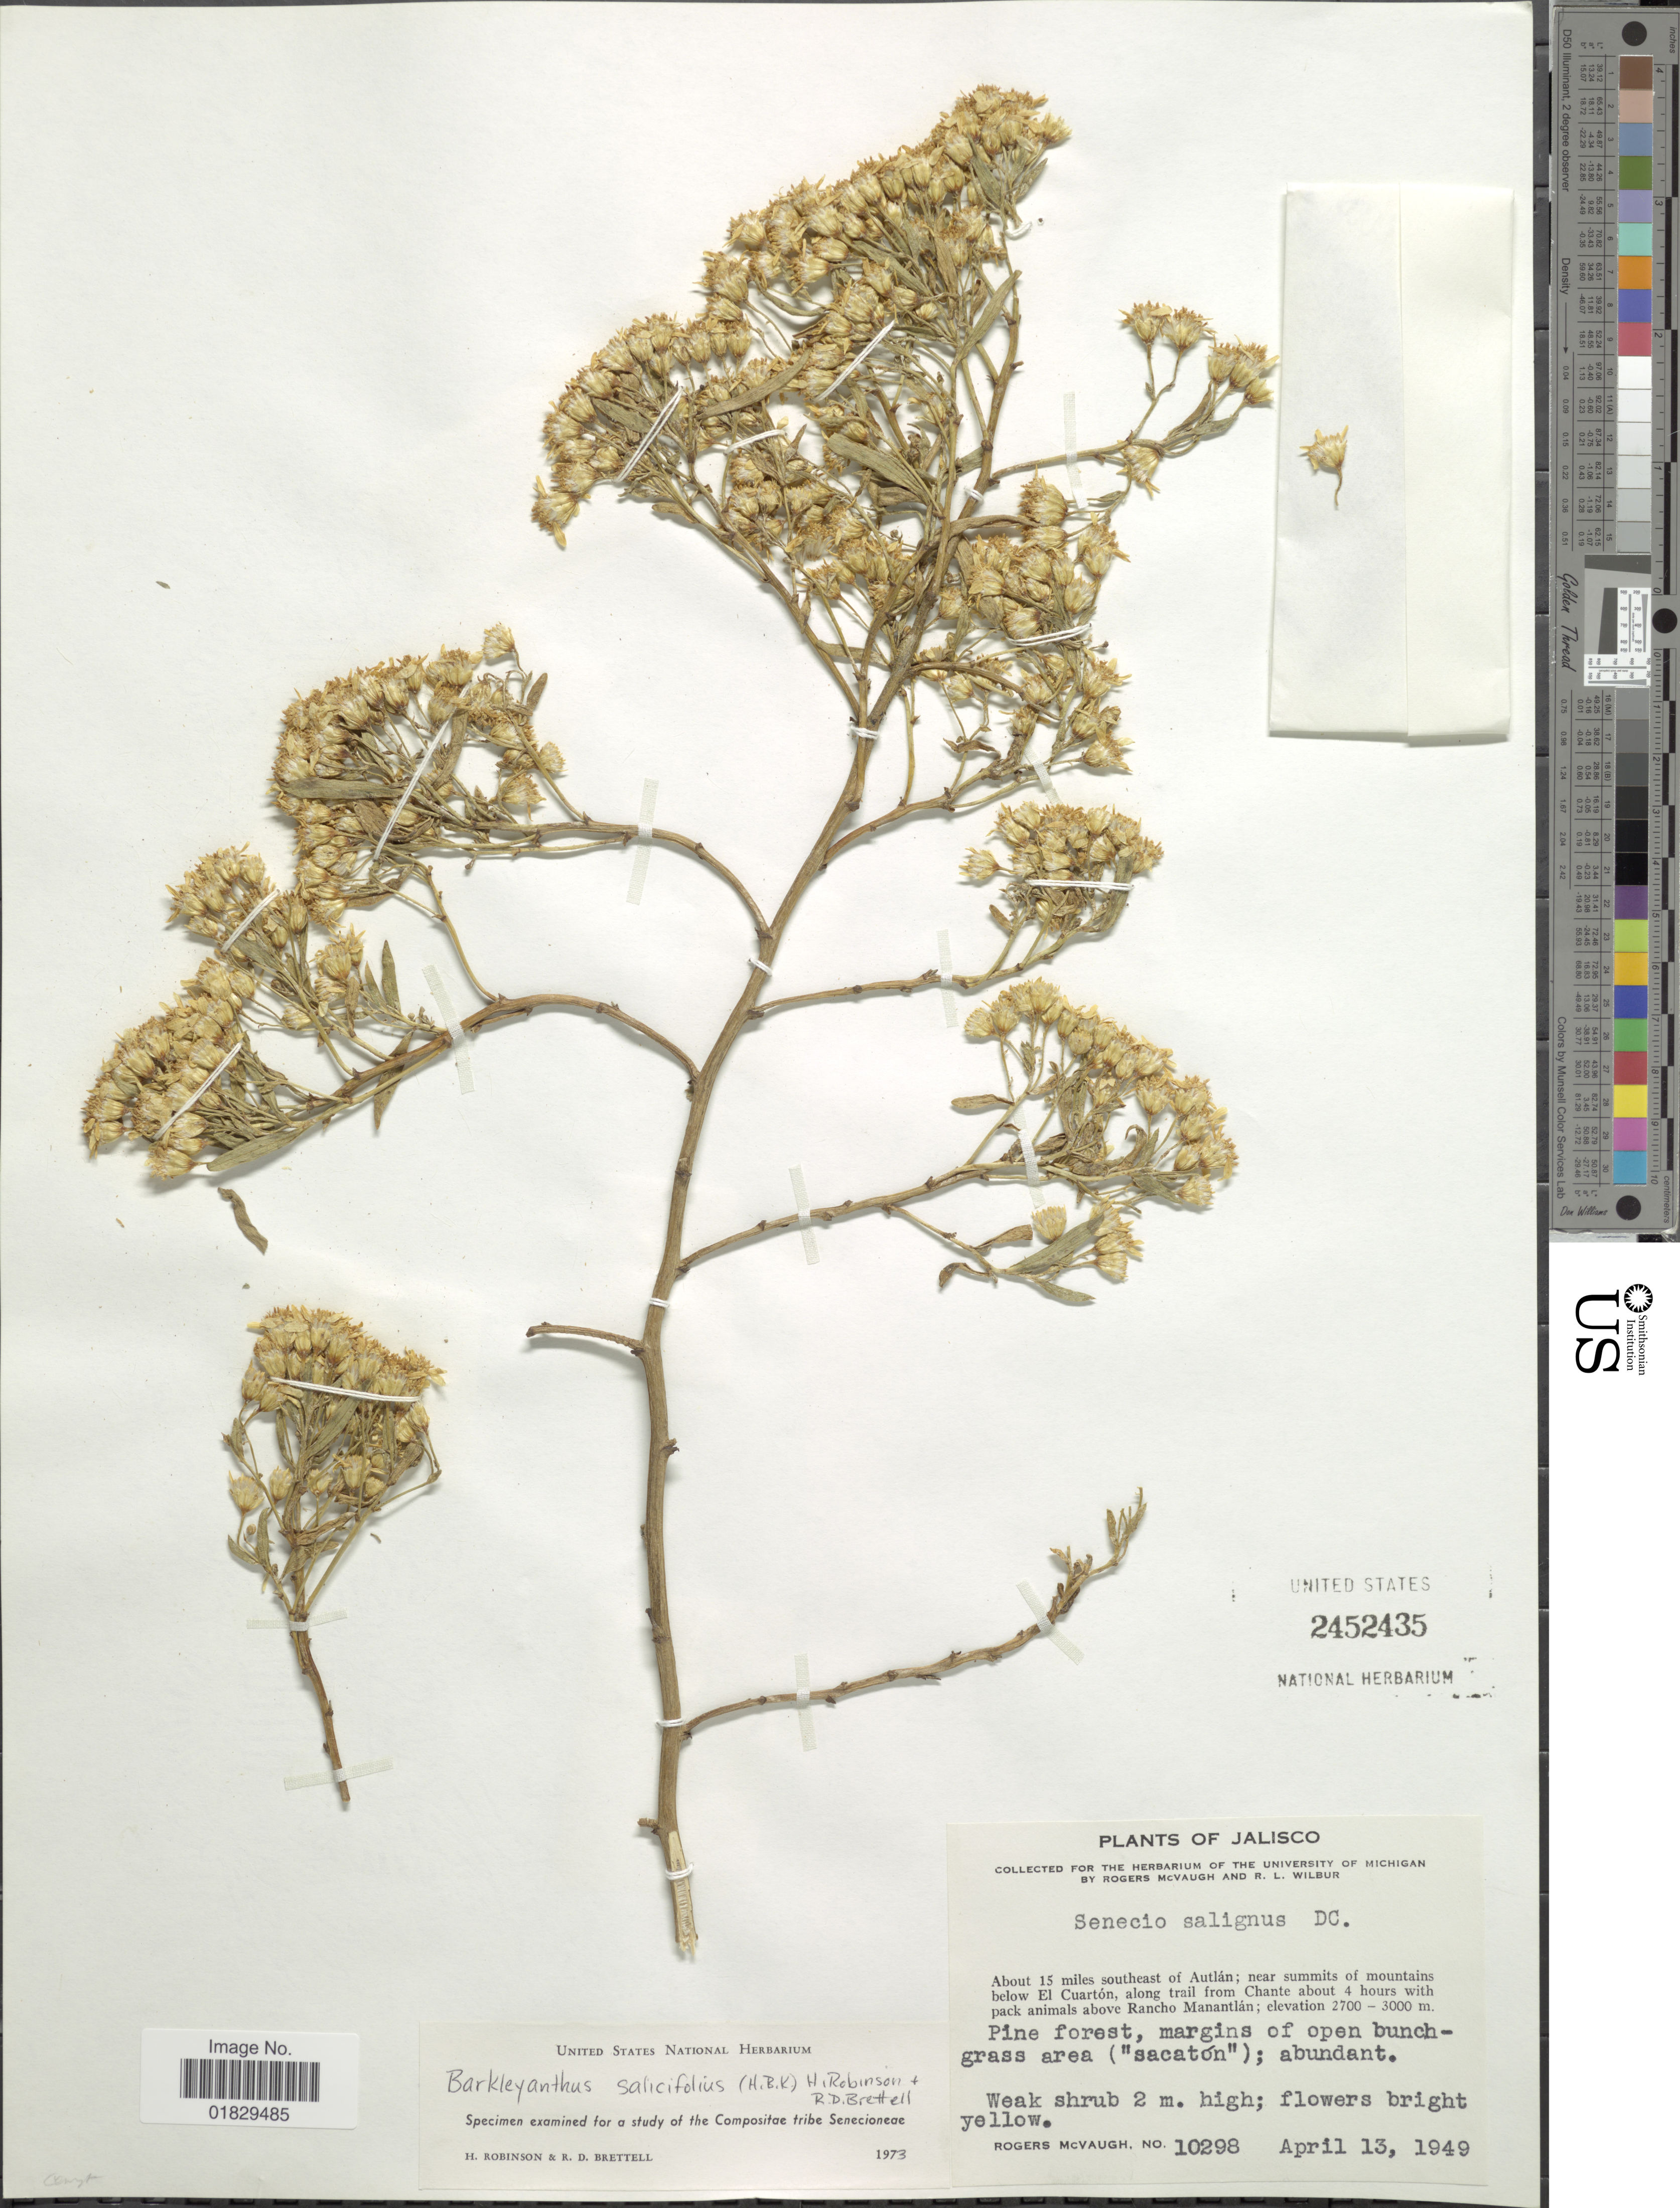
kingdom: Plantae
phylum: Tracheophyta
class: Magnoliopsida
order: Asterales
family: Asteraceae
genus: Barkleyanthus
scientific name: Barkleyanthus salicifolius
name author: (Kunth) H. Rob. & Brettell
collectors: R. McVaugh & R. L. Wilbur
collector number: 10298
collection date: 1949-04-13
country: Mexico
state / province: Jalisco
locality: About 15 miles southeast of Autlán; near summits of mountains below El Cuartón, along trail from Chante about 4 hours qith pack animals above Rancho Manatlán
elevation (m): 2700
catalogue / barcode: US 2452435